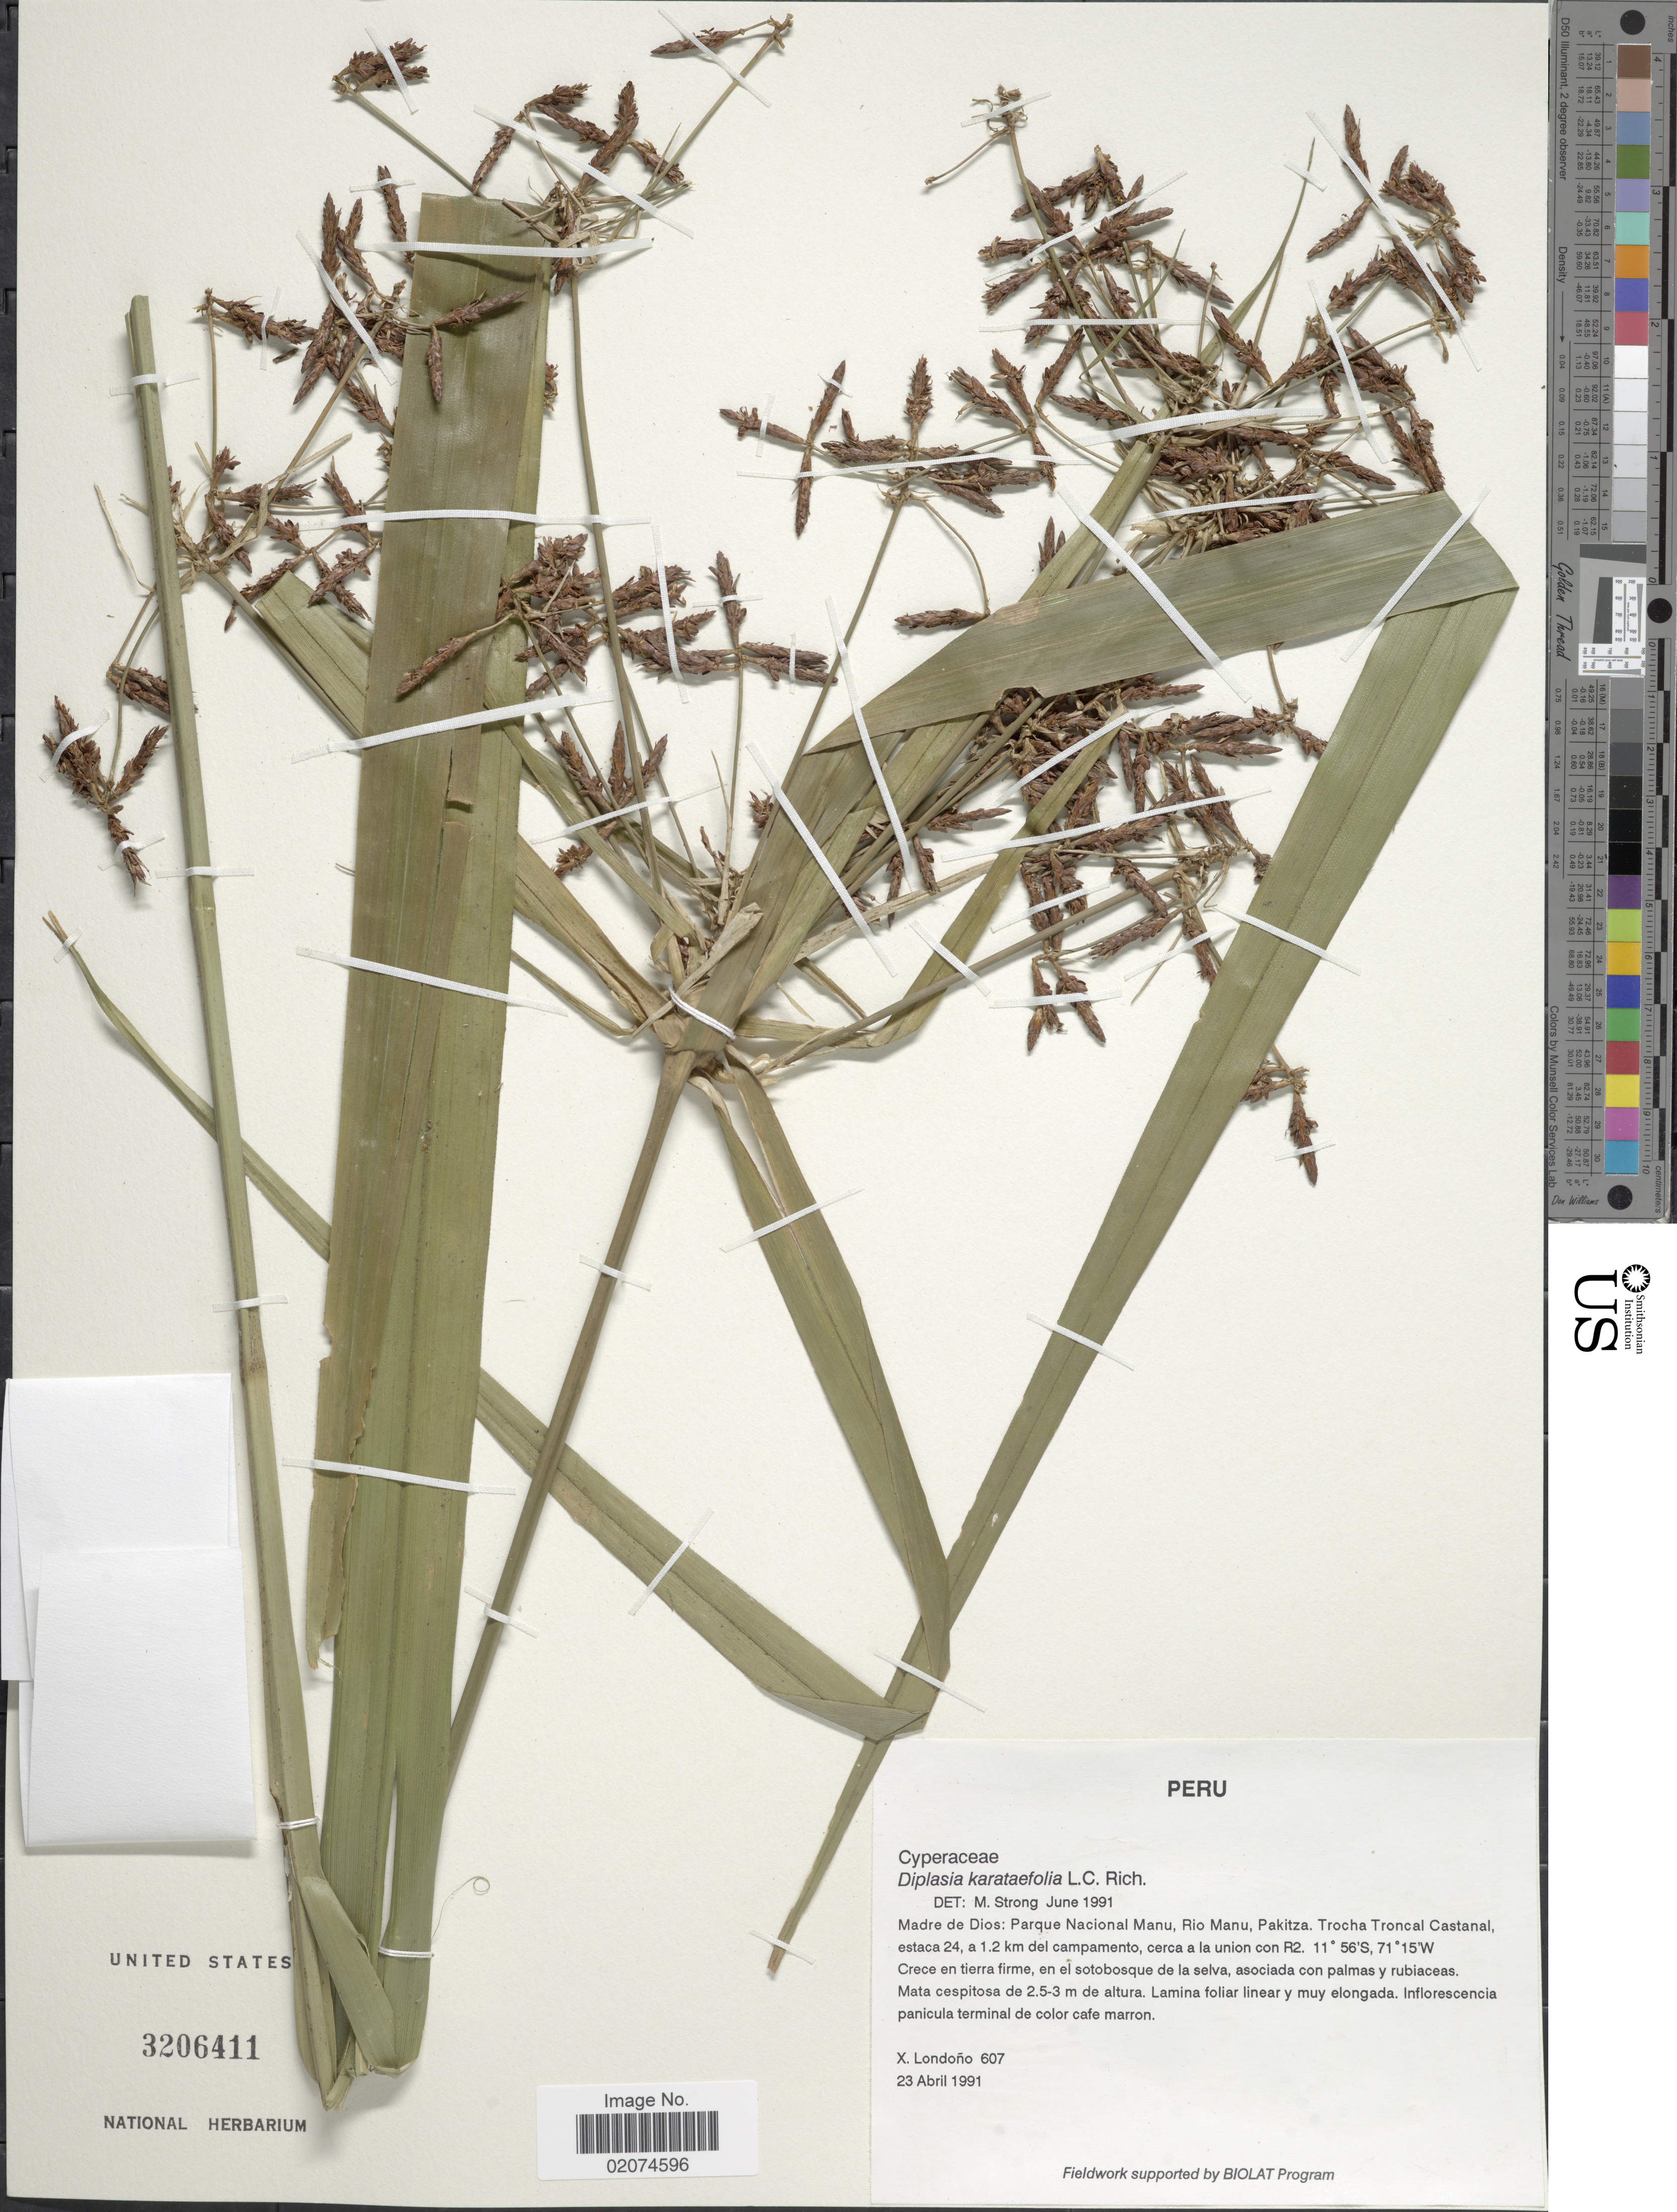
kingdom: Plantae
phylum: Tracheophyta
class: Liliopsida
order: Poales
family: Cyperaceae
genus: Diplasia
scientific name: Diplasia karatifolia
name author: Rich.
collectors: X. Londoño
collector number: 607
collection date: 1991-04-23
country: Peru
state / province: Madre de Dios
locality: Madre de Dios: Parque Nacional Manu, Rio Manu, Pakitza. Trocha Troncal Castanal, estaca 24, a 1.2 km del campamento, cerca a la union co R2.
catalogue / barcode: US 3206411